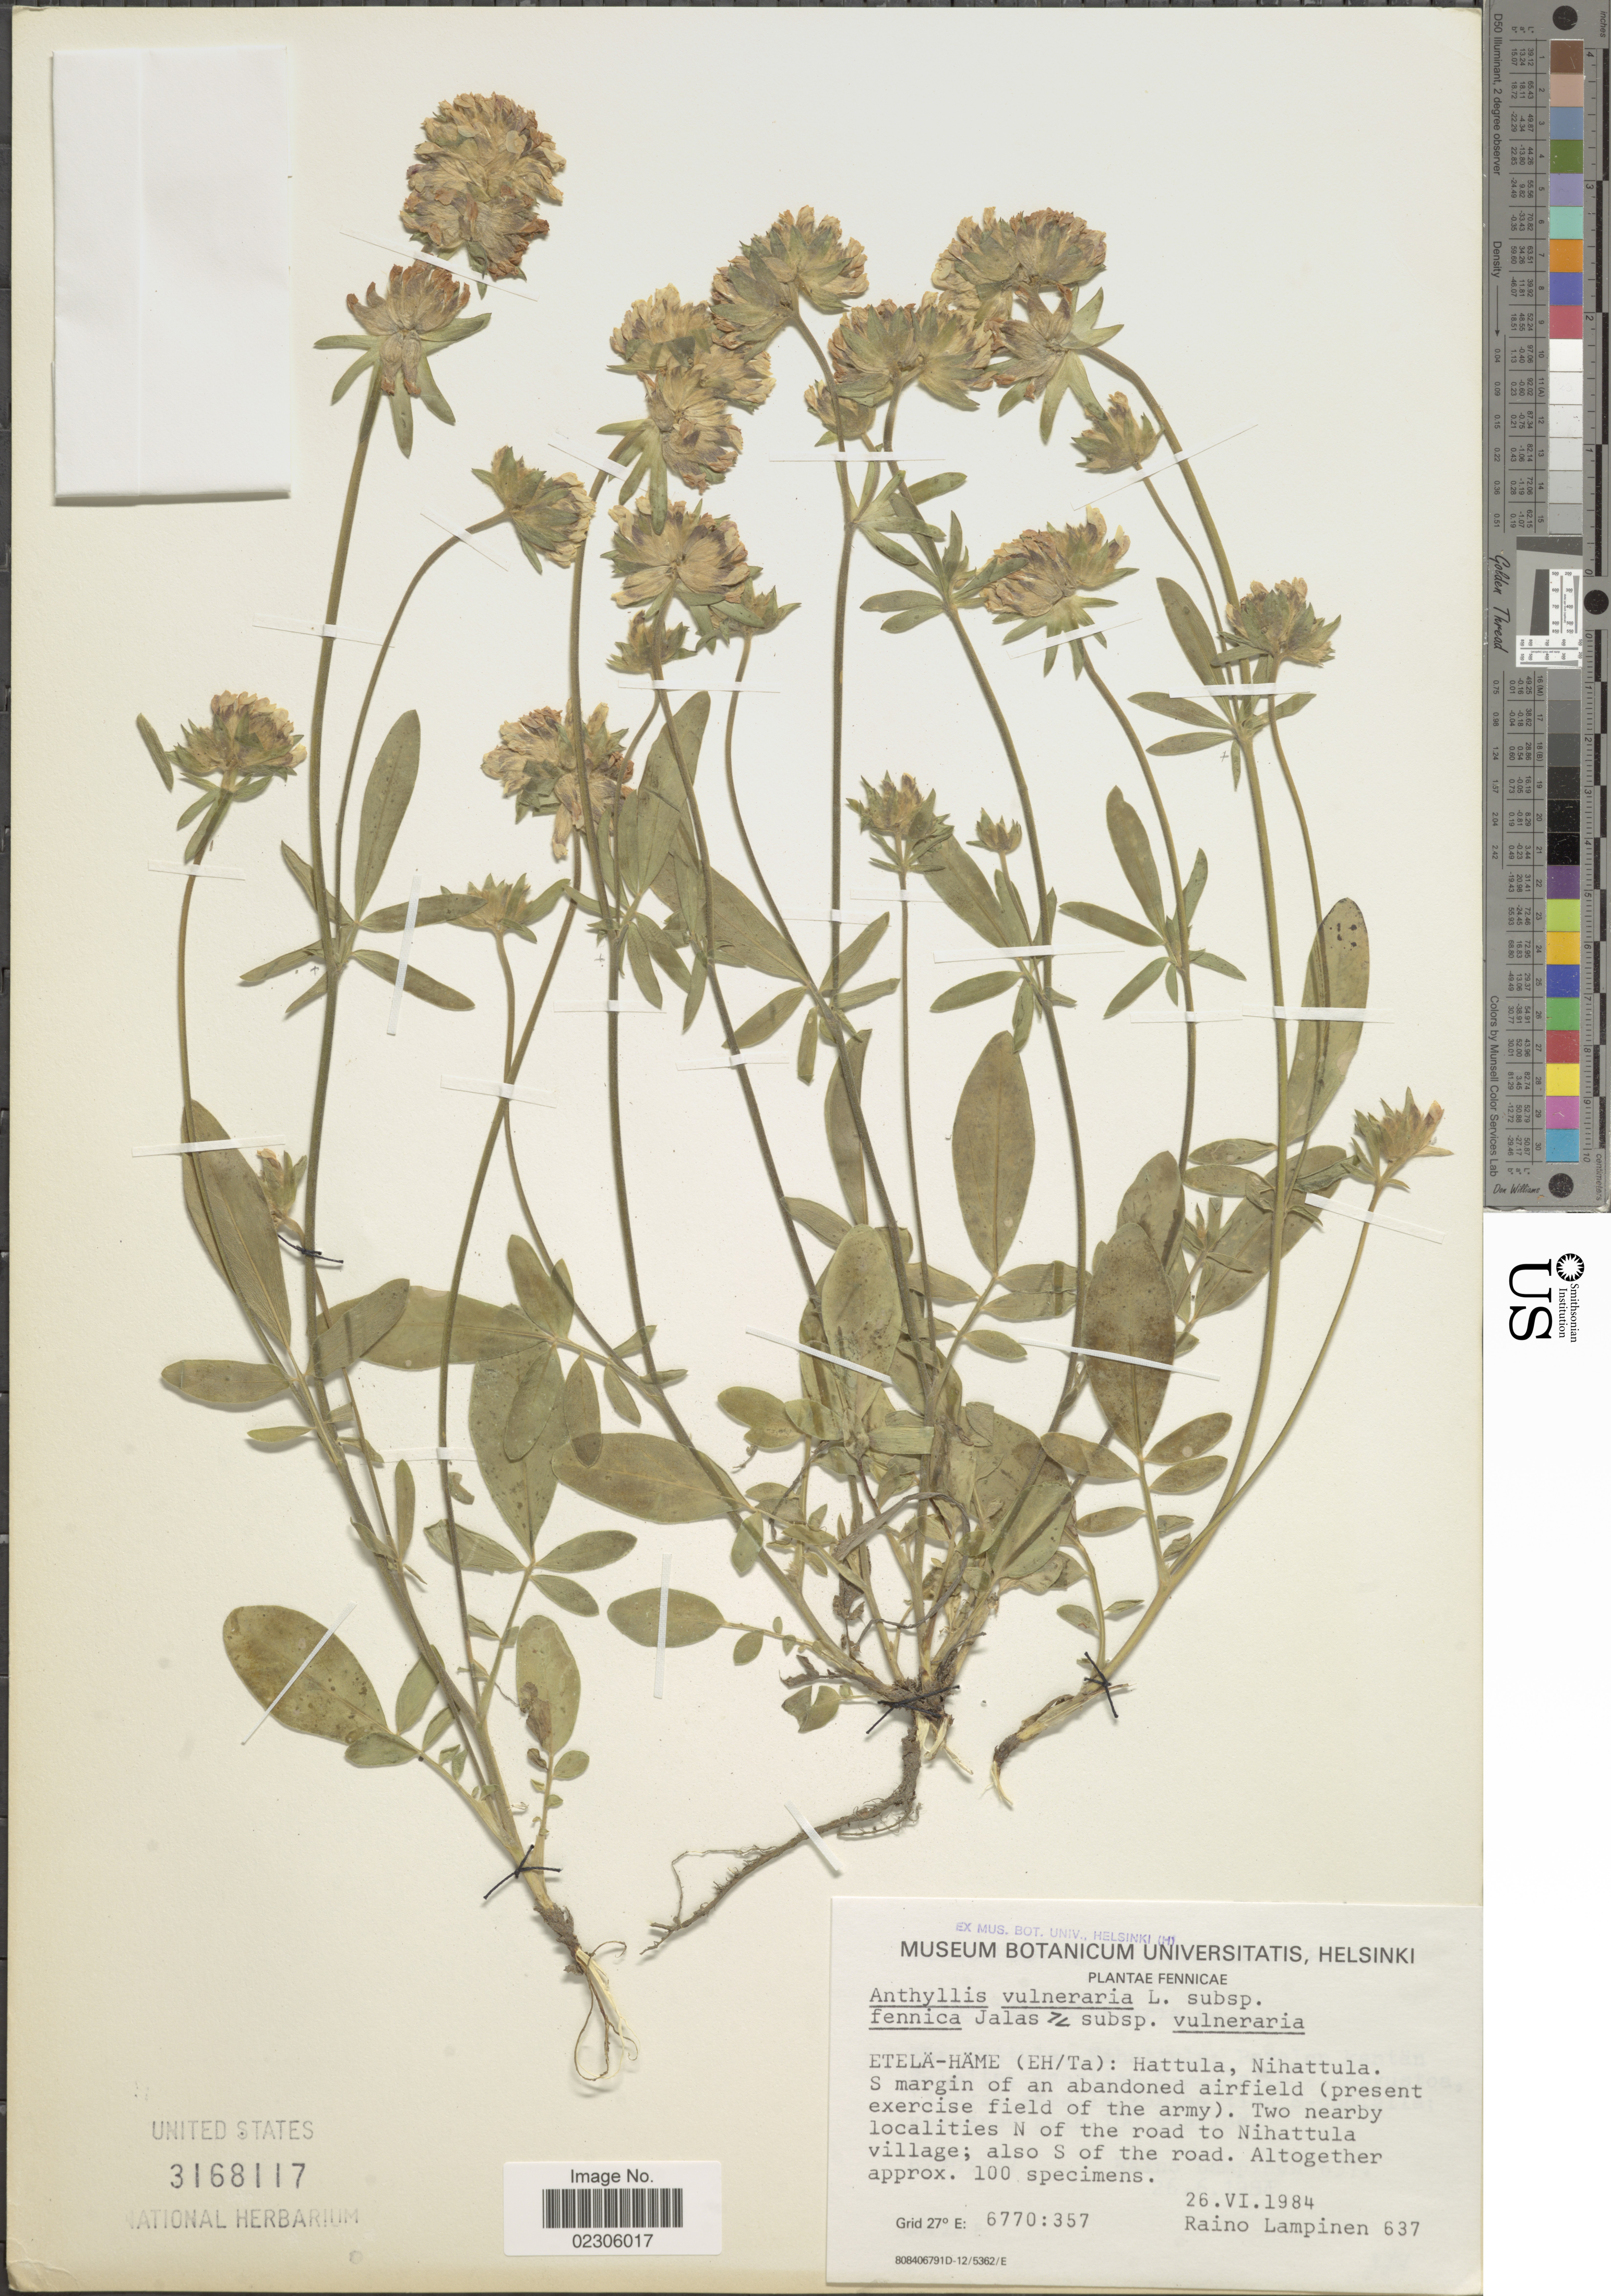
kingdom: Plantae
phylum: Tracheophyta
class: Magnoliopsida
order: Fabales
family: Fabaceae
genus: Anthyllis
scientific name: Anthyllis vulneraria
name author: L.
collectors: R. Lampinen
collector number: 637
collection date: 1984-06-26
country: Finland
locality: Fennicae, Etela-Hame (Eh/Ta), Hattula, Nihattula, S margin of an abondoned airfield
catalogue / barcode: US 3168117